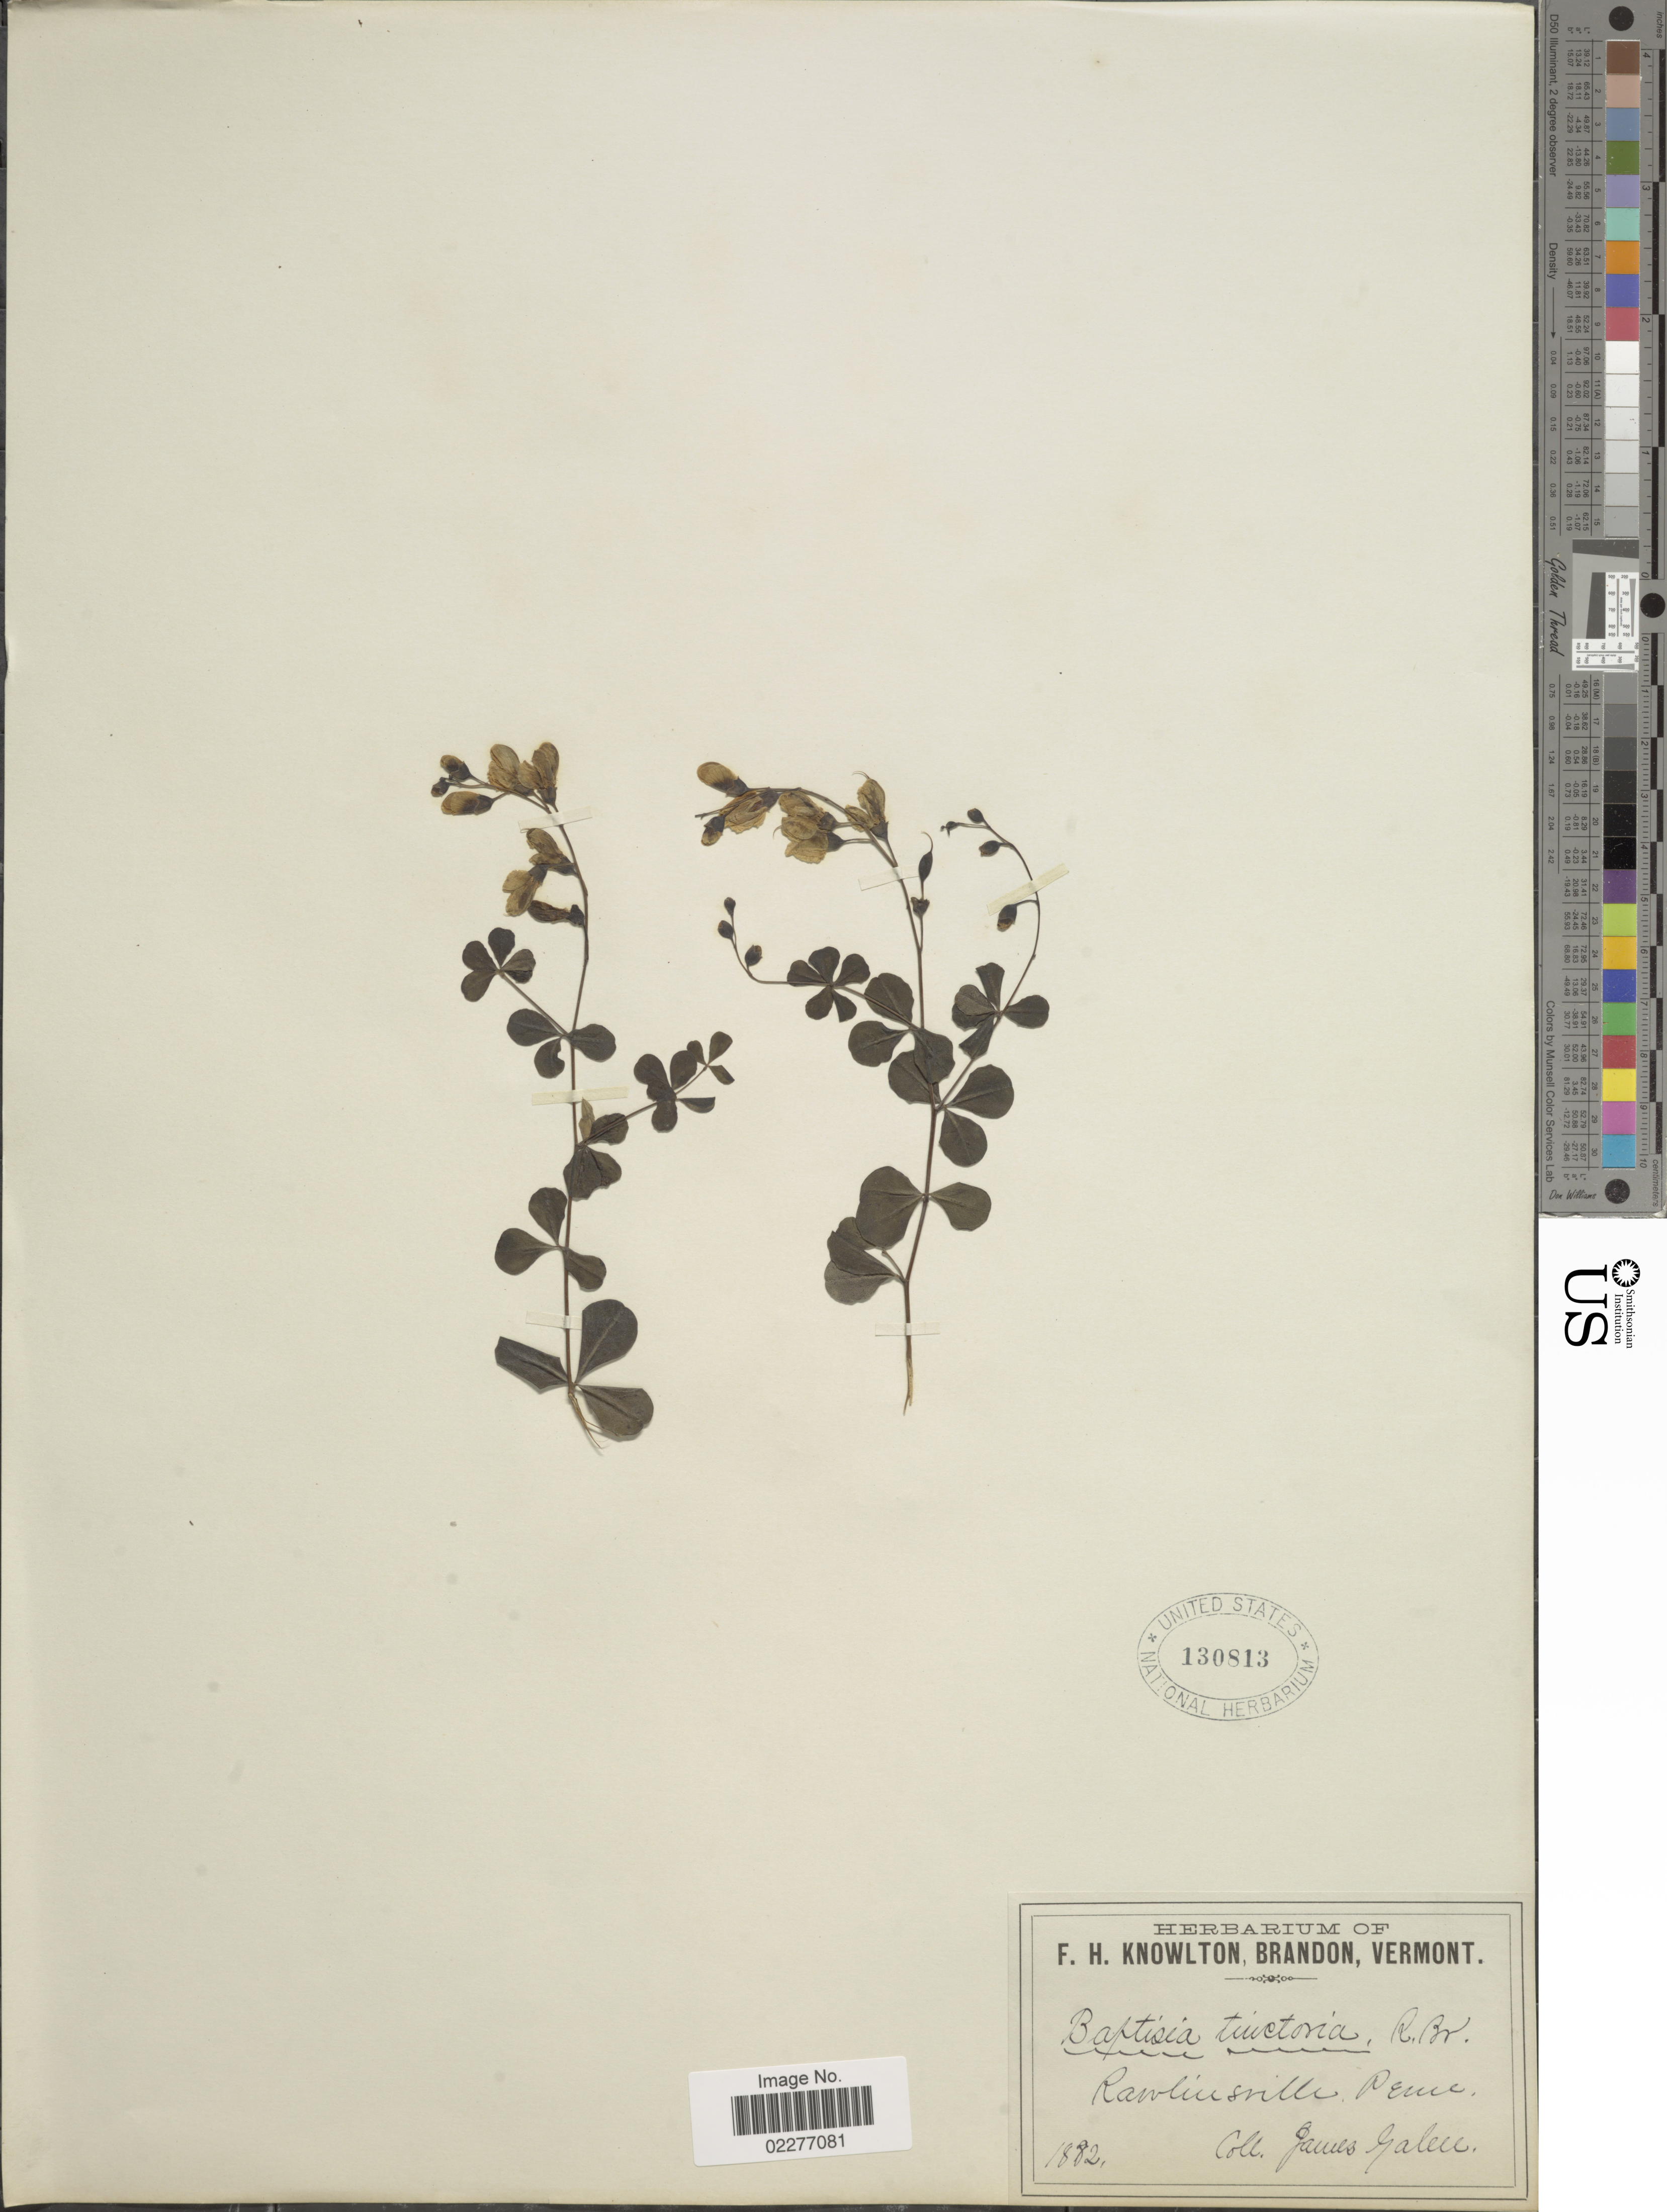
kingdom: Plantae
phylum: Tracheophyta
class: Magnoliopsida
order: Fabales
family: Fabaceae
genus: Baptisia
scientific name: Baptisia tinctoria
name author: (L.) R. Br.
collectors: J. Galen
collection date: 1882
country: United States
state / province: Pennsylvania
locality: Rawlinsville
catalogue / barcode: US 130813